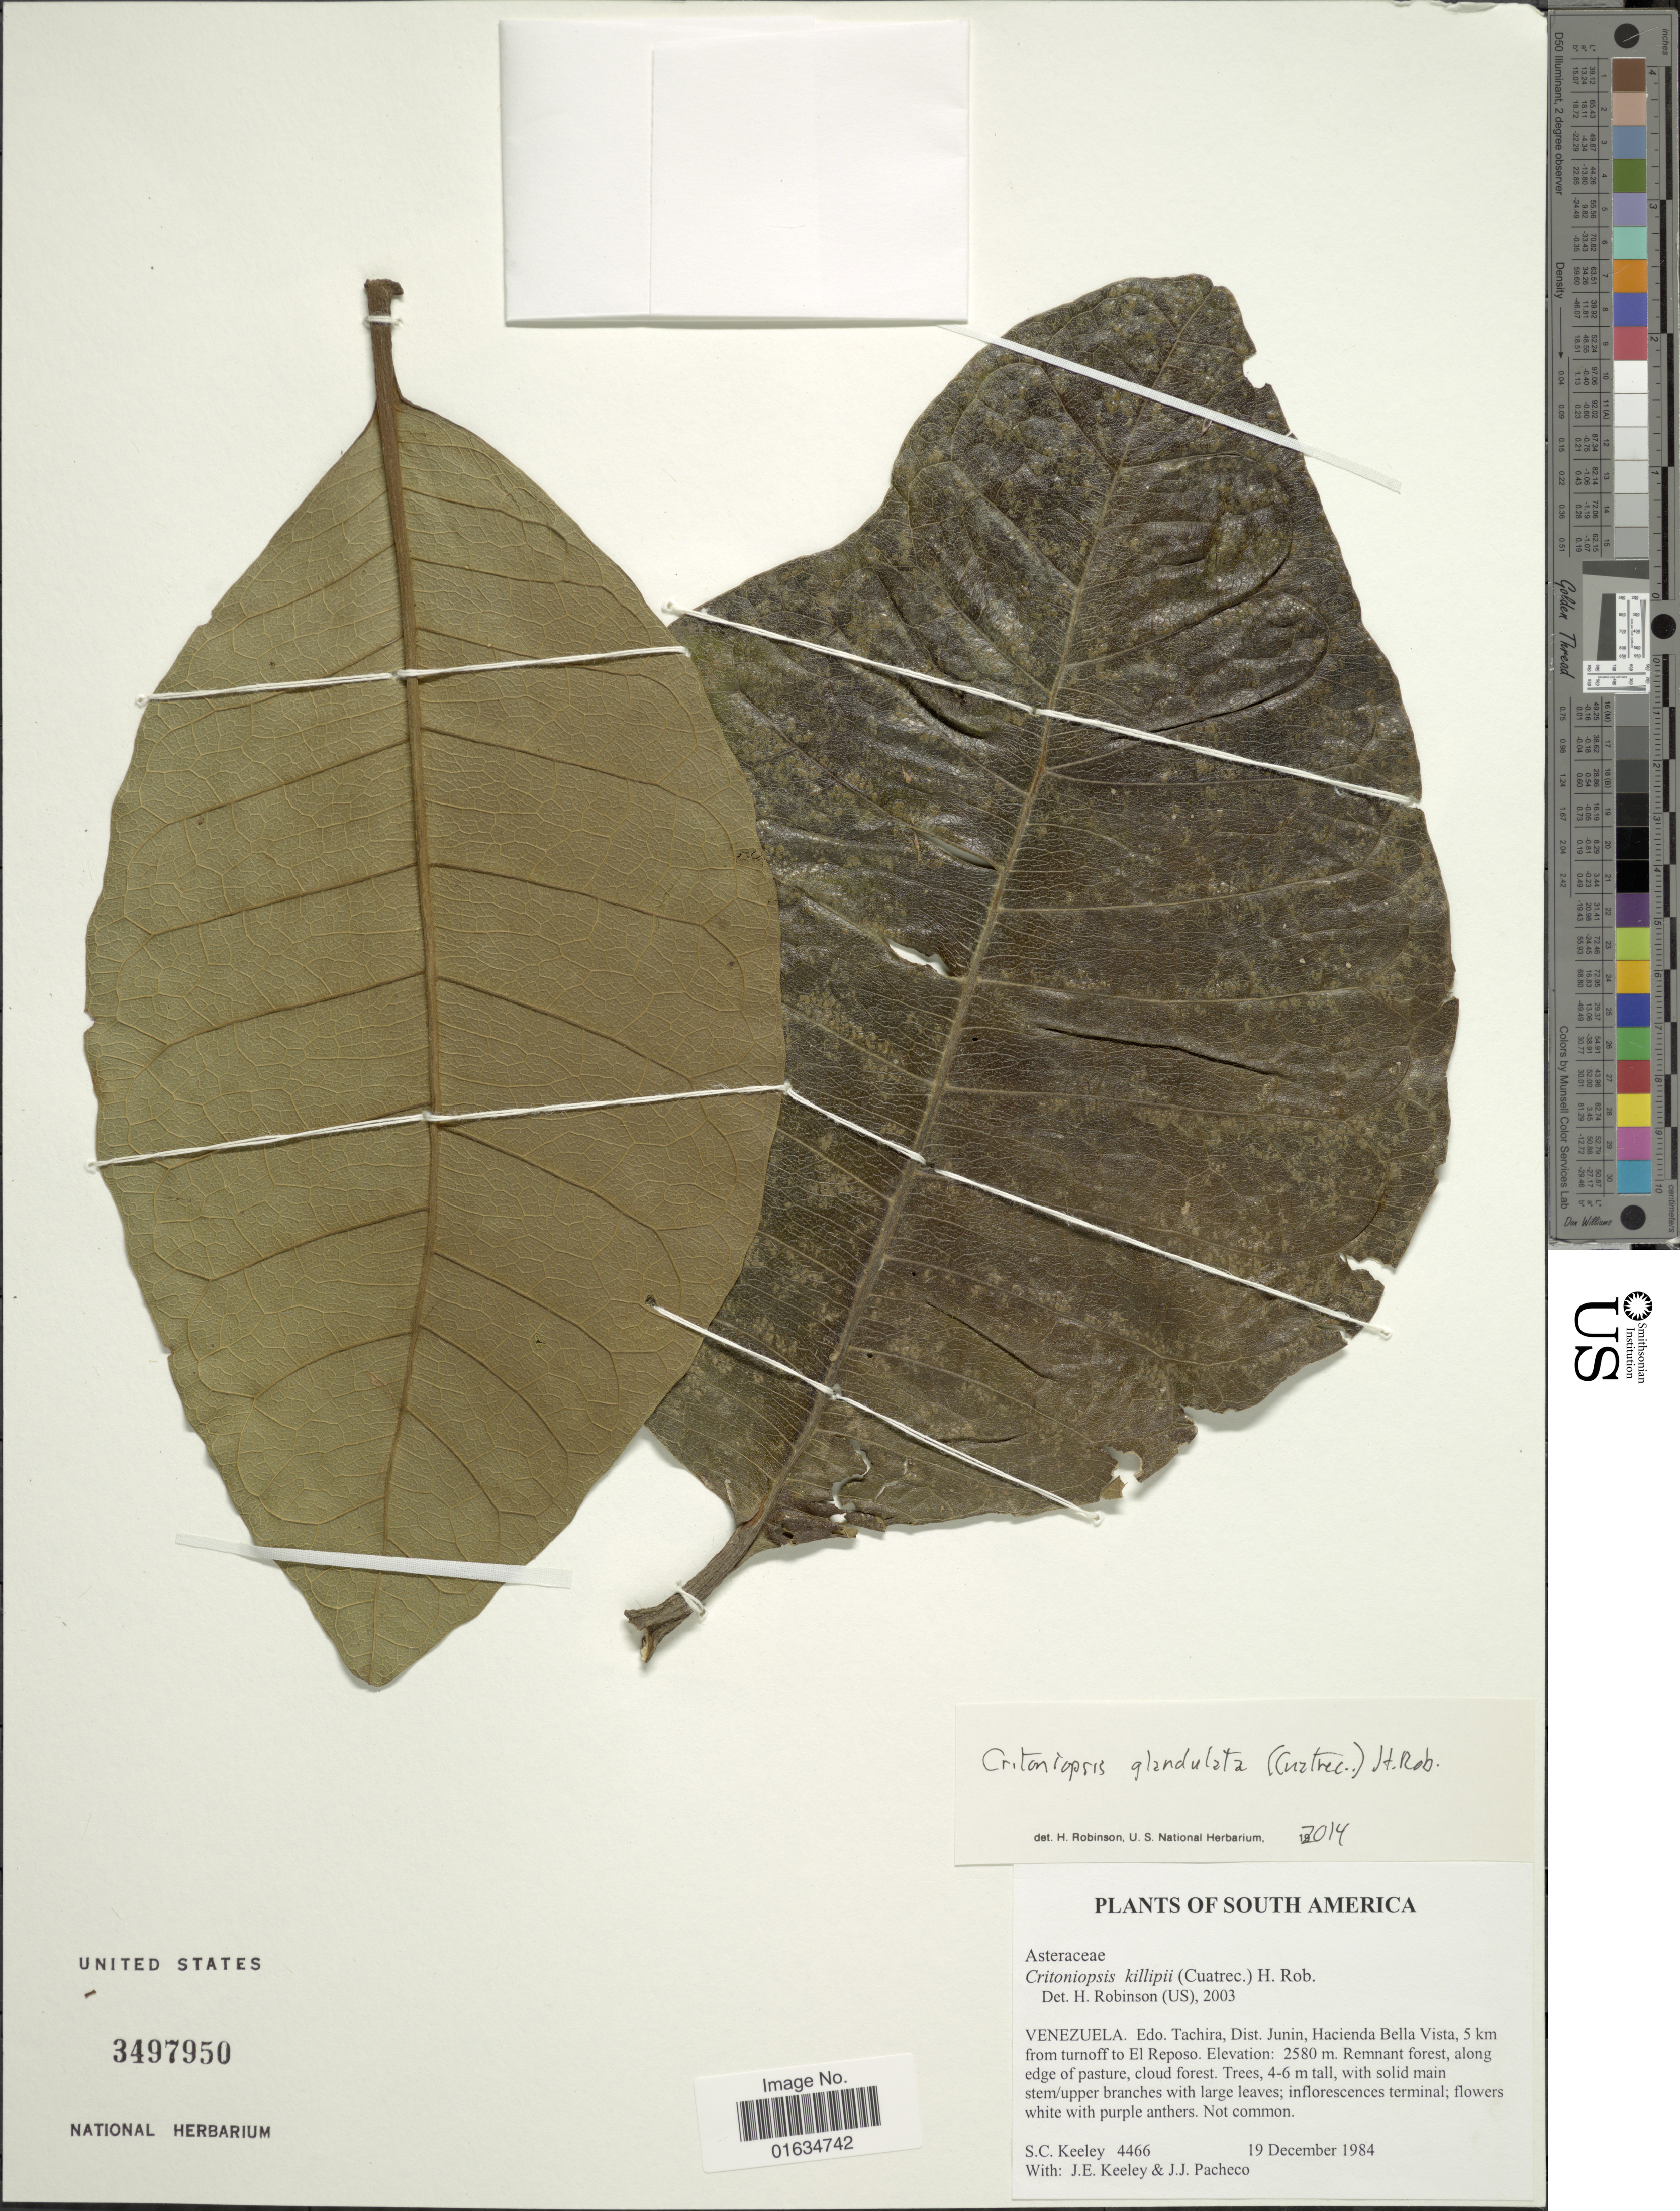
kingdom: Plantae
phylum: Tracheophyta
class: Magnoliopsida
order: Asterales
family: Asteraceae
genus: Critoniopsis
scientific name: Critoniopsis glandulata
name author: (Cuatrec.) H. Rob.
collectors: S. C. Keeley, J. E. Keeley & J. Pacheco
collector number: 4466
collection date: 1984-12-19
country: Venezuela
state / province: Tachira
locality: Dist. Junin, hacienda Bella Vista, 5 km from turnoff to El Reposo.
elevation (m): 2580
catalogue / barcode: US 3497950